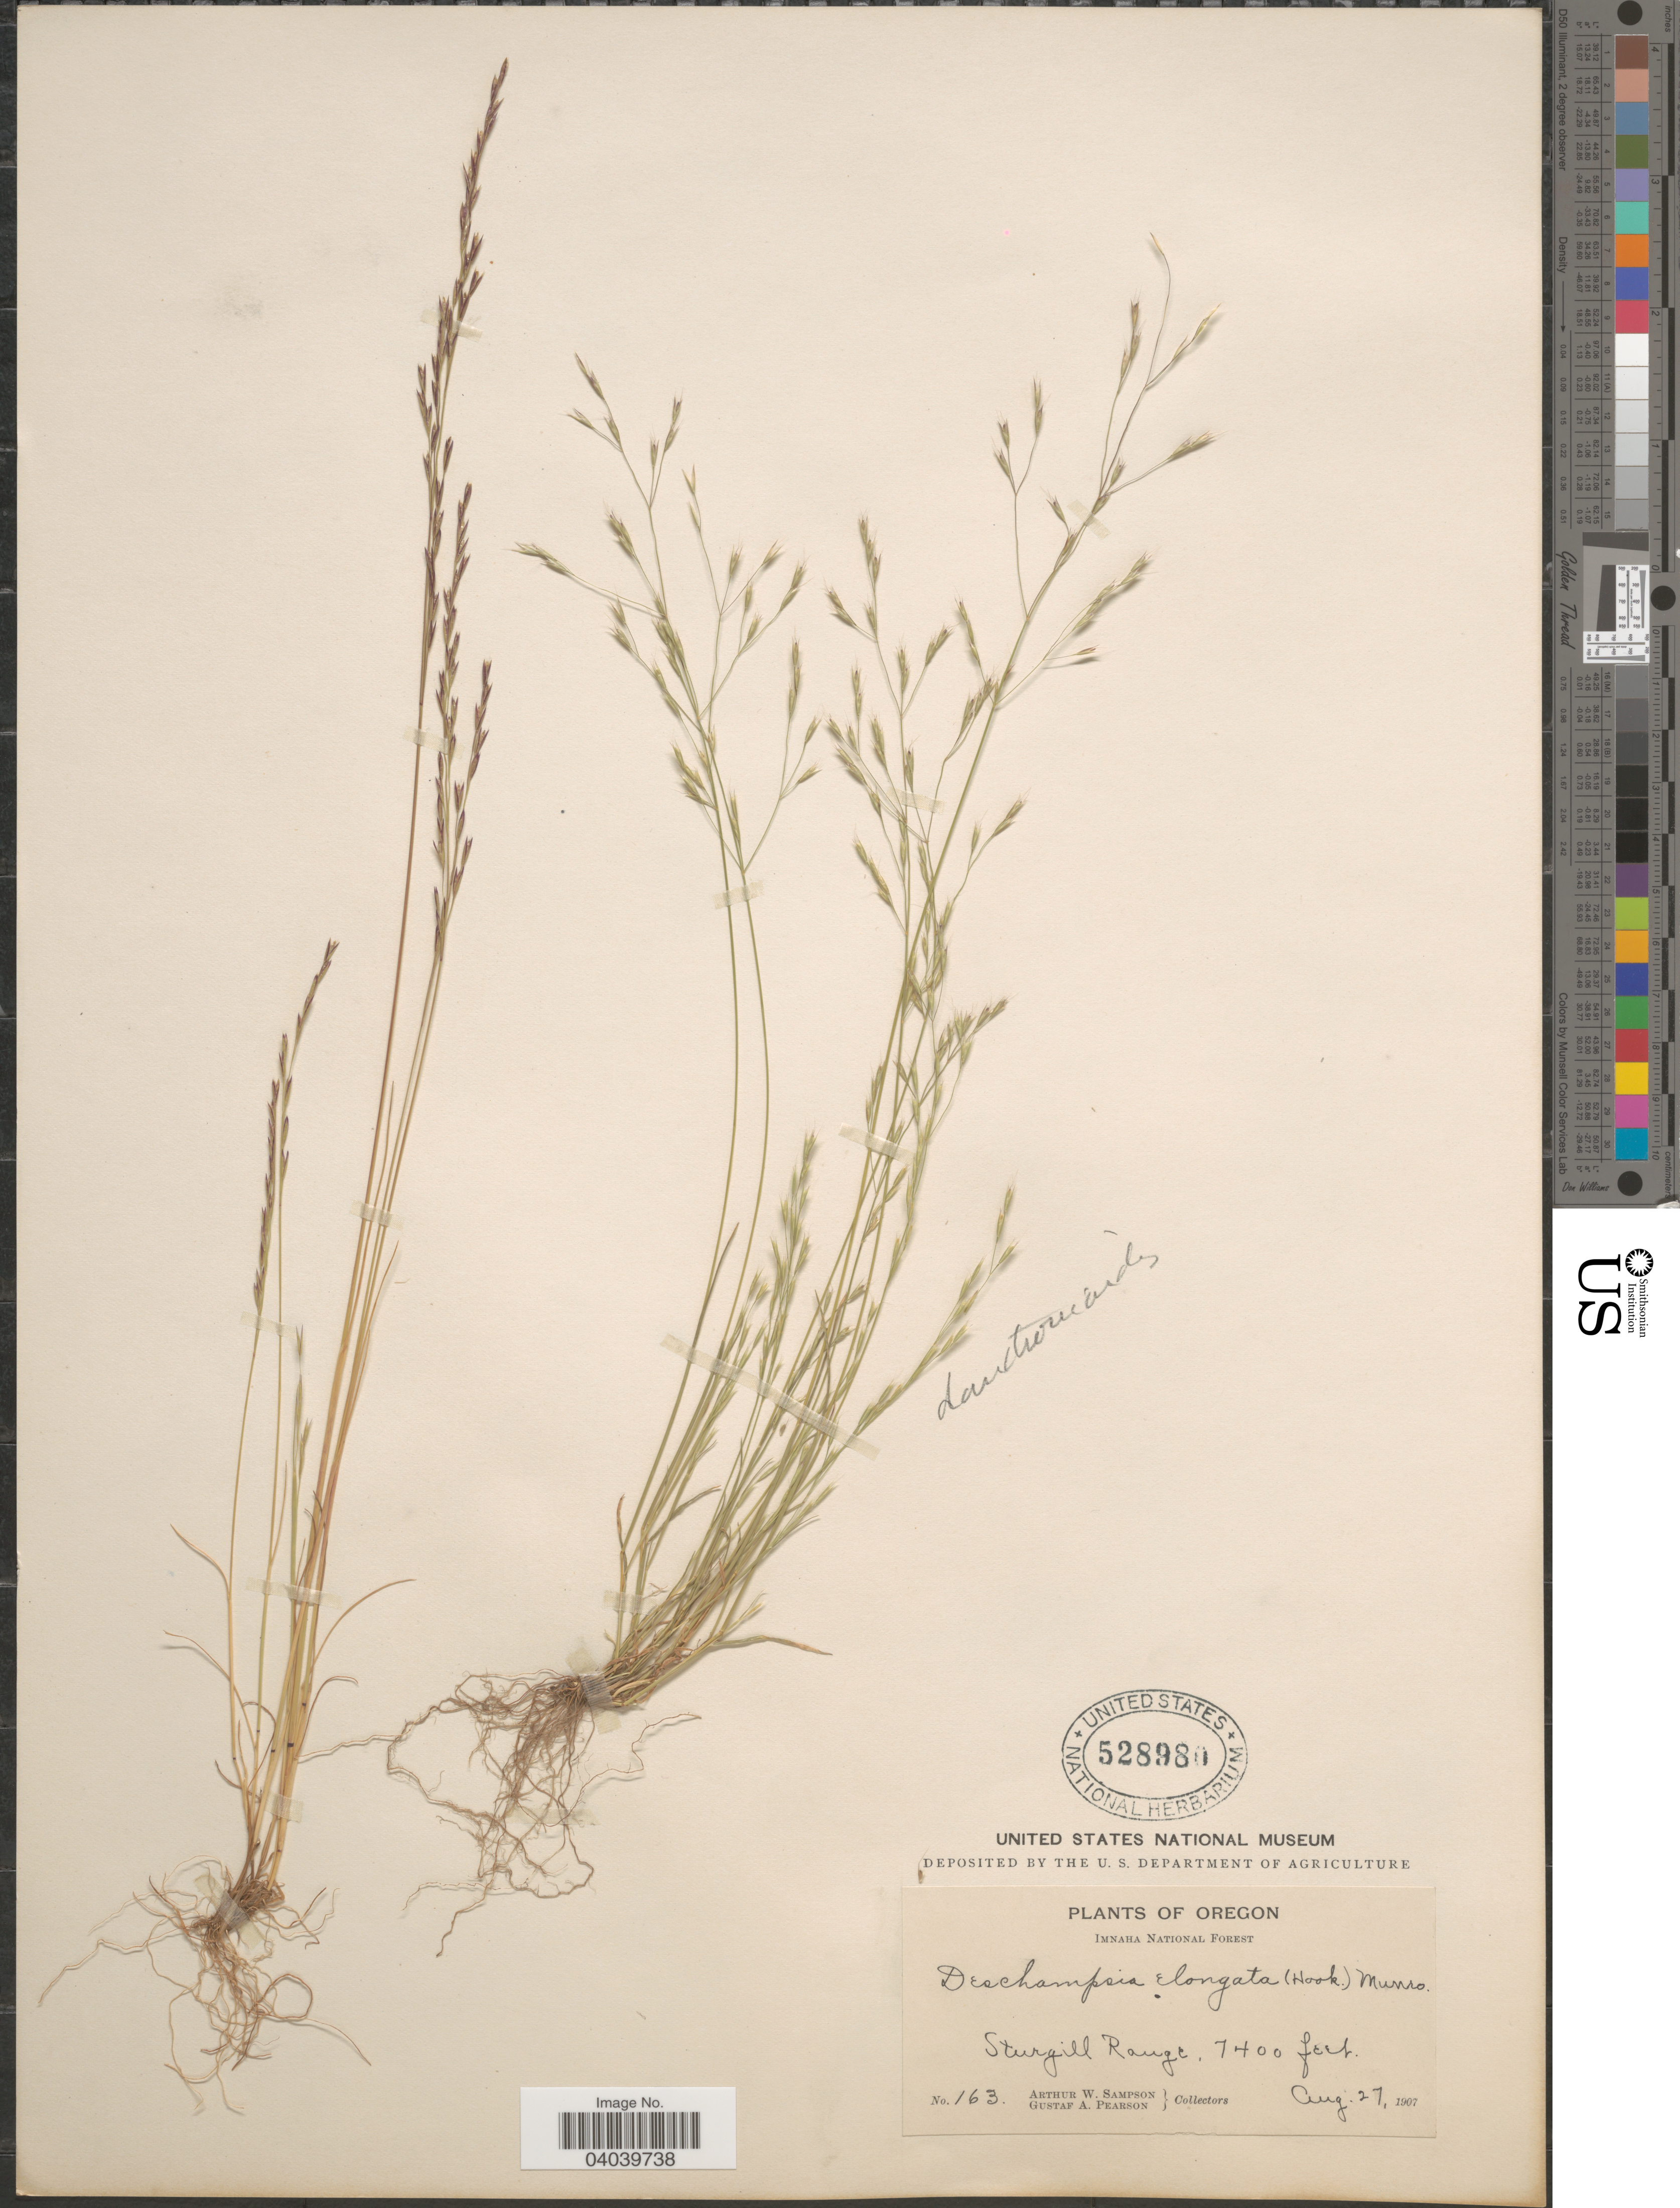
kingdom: Plantae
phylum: Tracheophyta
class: Liliopsida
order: Poales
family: Poaceae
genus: Deschampsia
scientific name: Deschampsia elongata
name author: (Hook.) Munro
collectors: A. Sampson & G. Pearson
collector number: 163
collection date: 1907-08-27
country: United States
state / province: Oregon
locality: Imnaha National Forest. Sturgill Range.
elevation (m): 2256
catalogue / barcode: US 528980